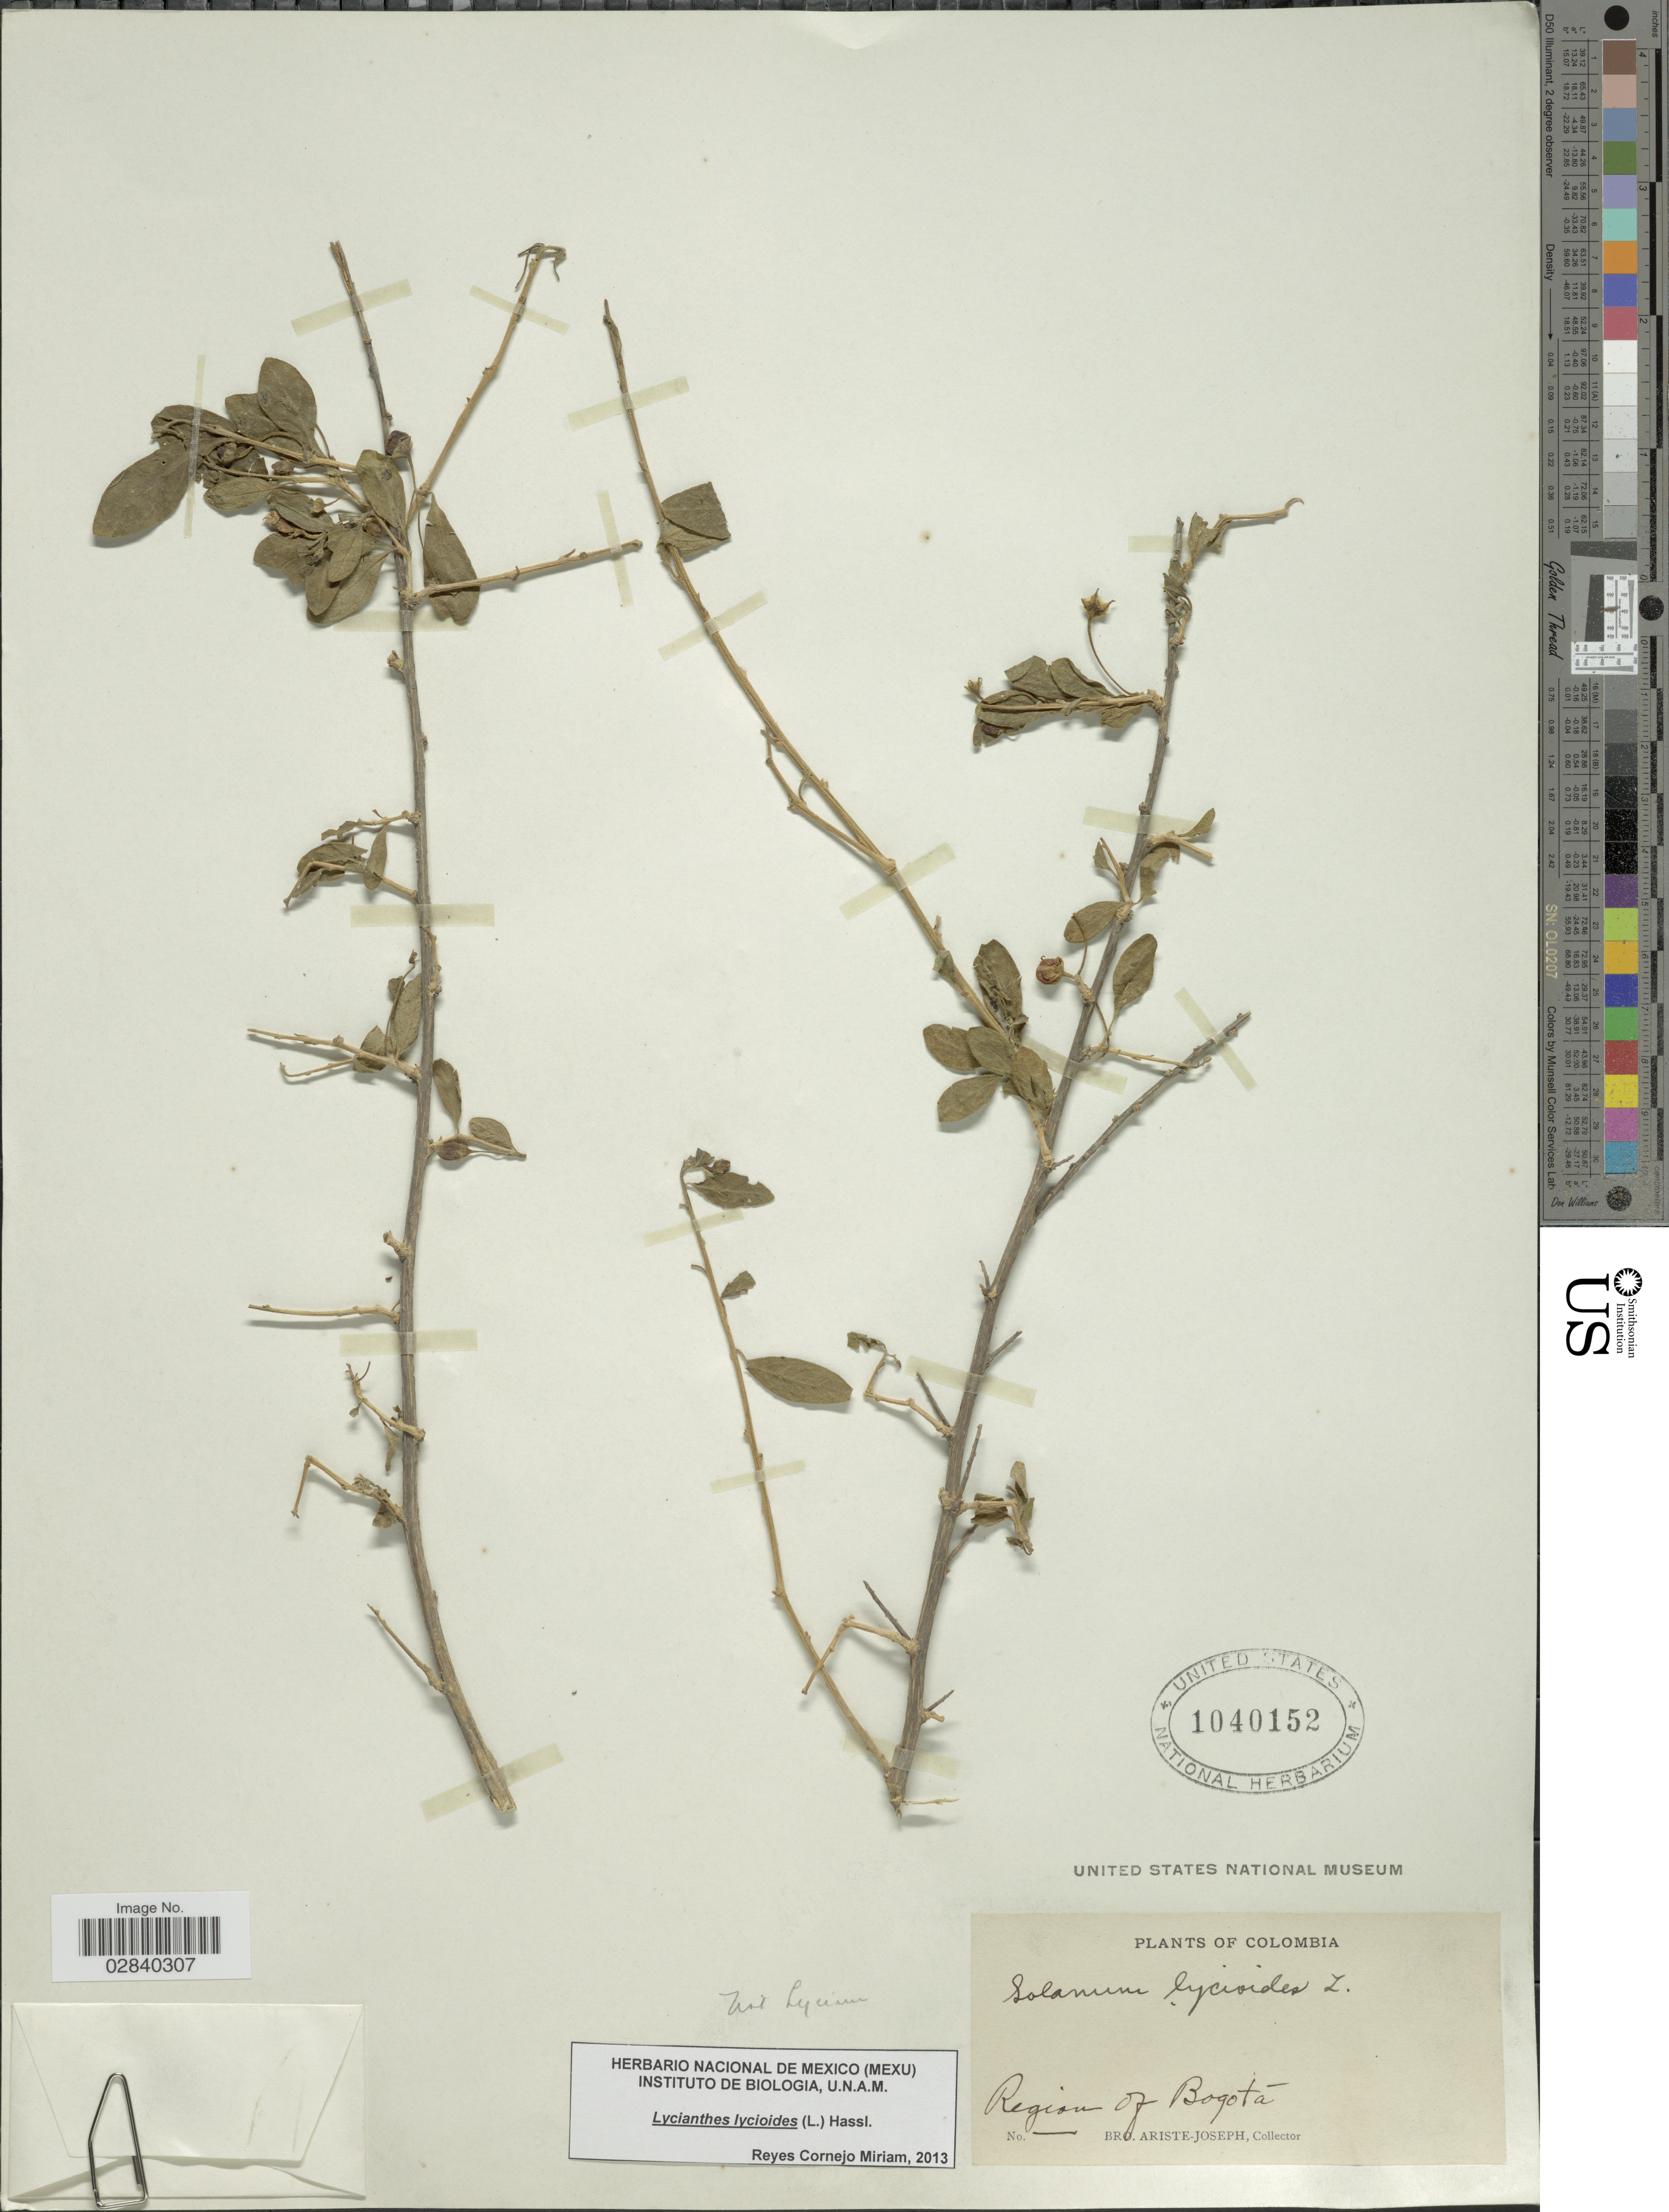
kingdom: Plantae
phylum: Tracheophyta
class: Magnoliopsida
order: Solanales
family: Solanaceae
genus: Lycianthes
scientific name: Lycianthes lycioides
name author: (L.) Hassl.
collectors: Bro. Ariste-Joseph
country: Colombia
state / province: Bogota D.C.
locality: Region of Bogotá.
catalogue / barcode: US 1040152